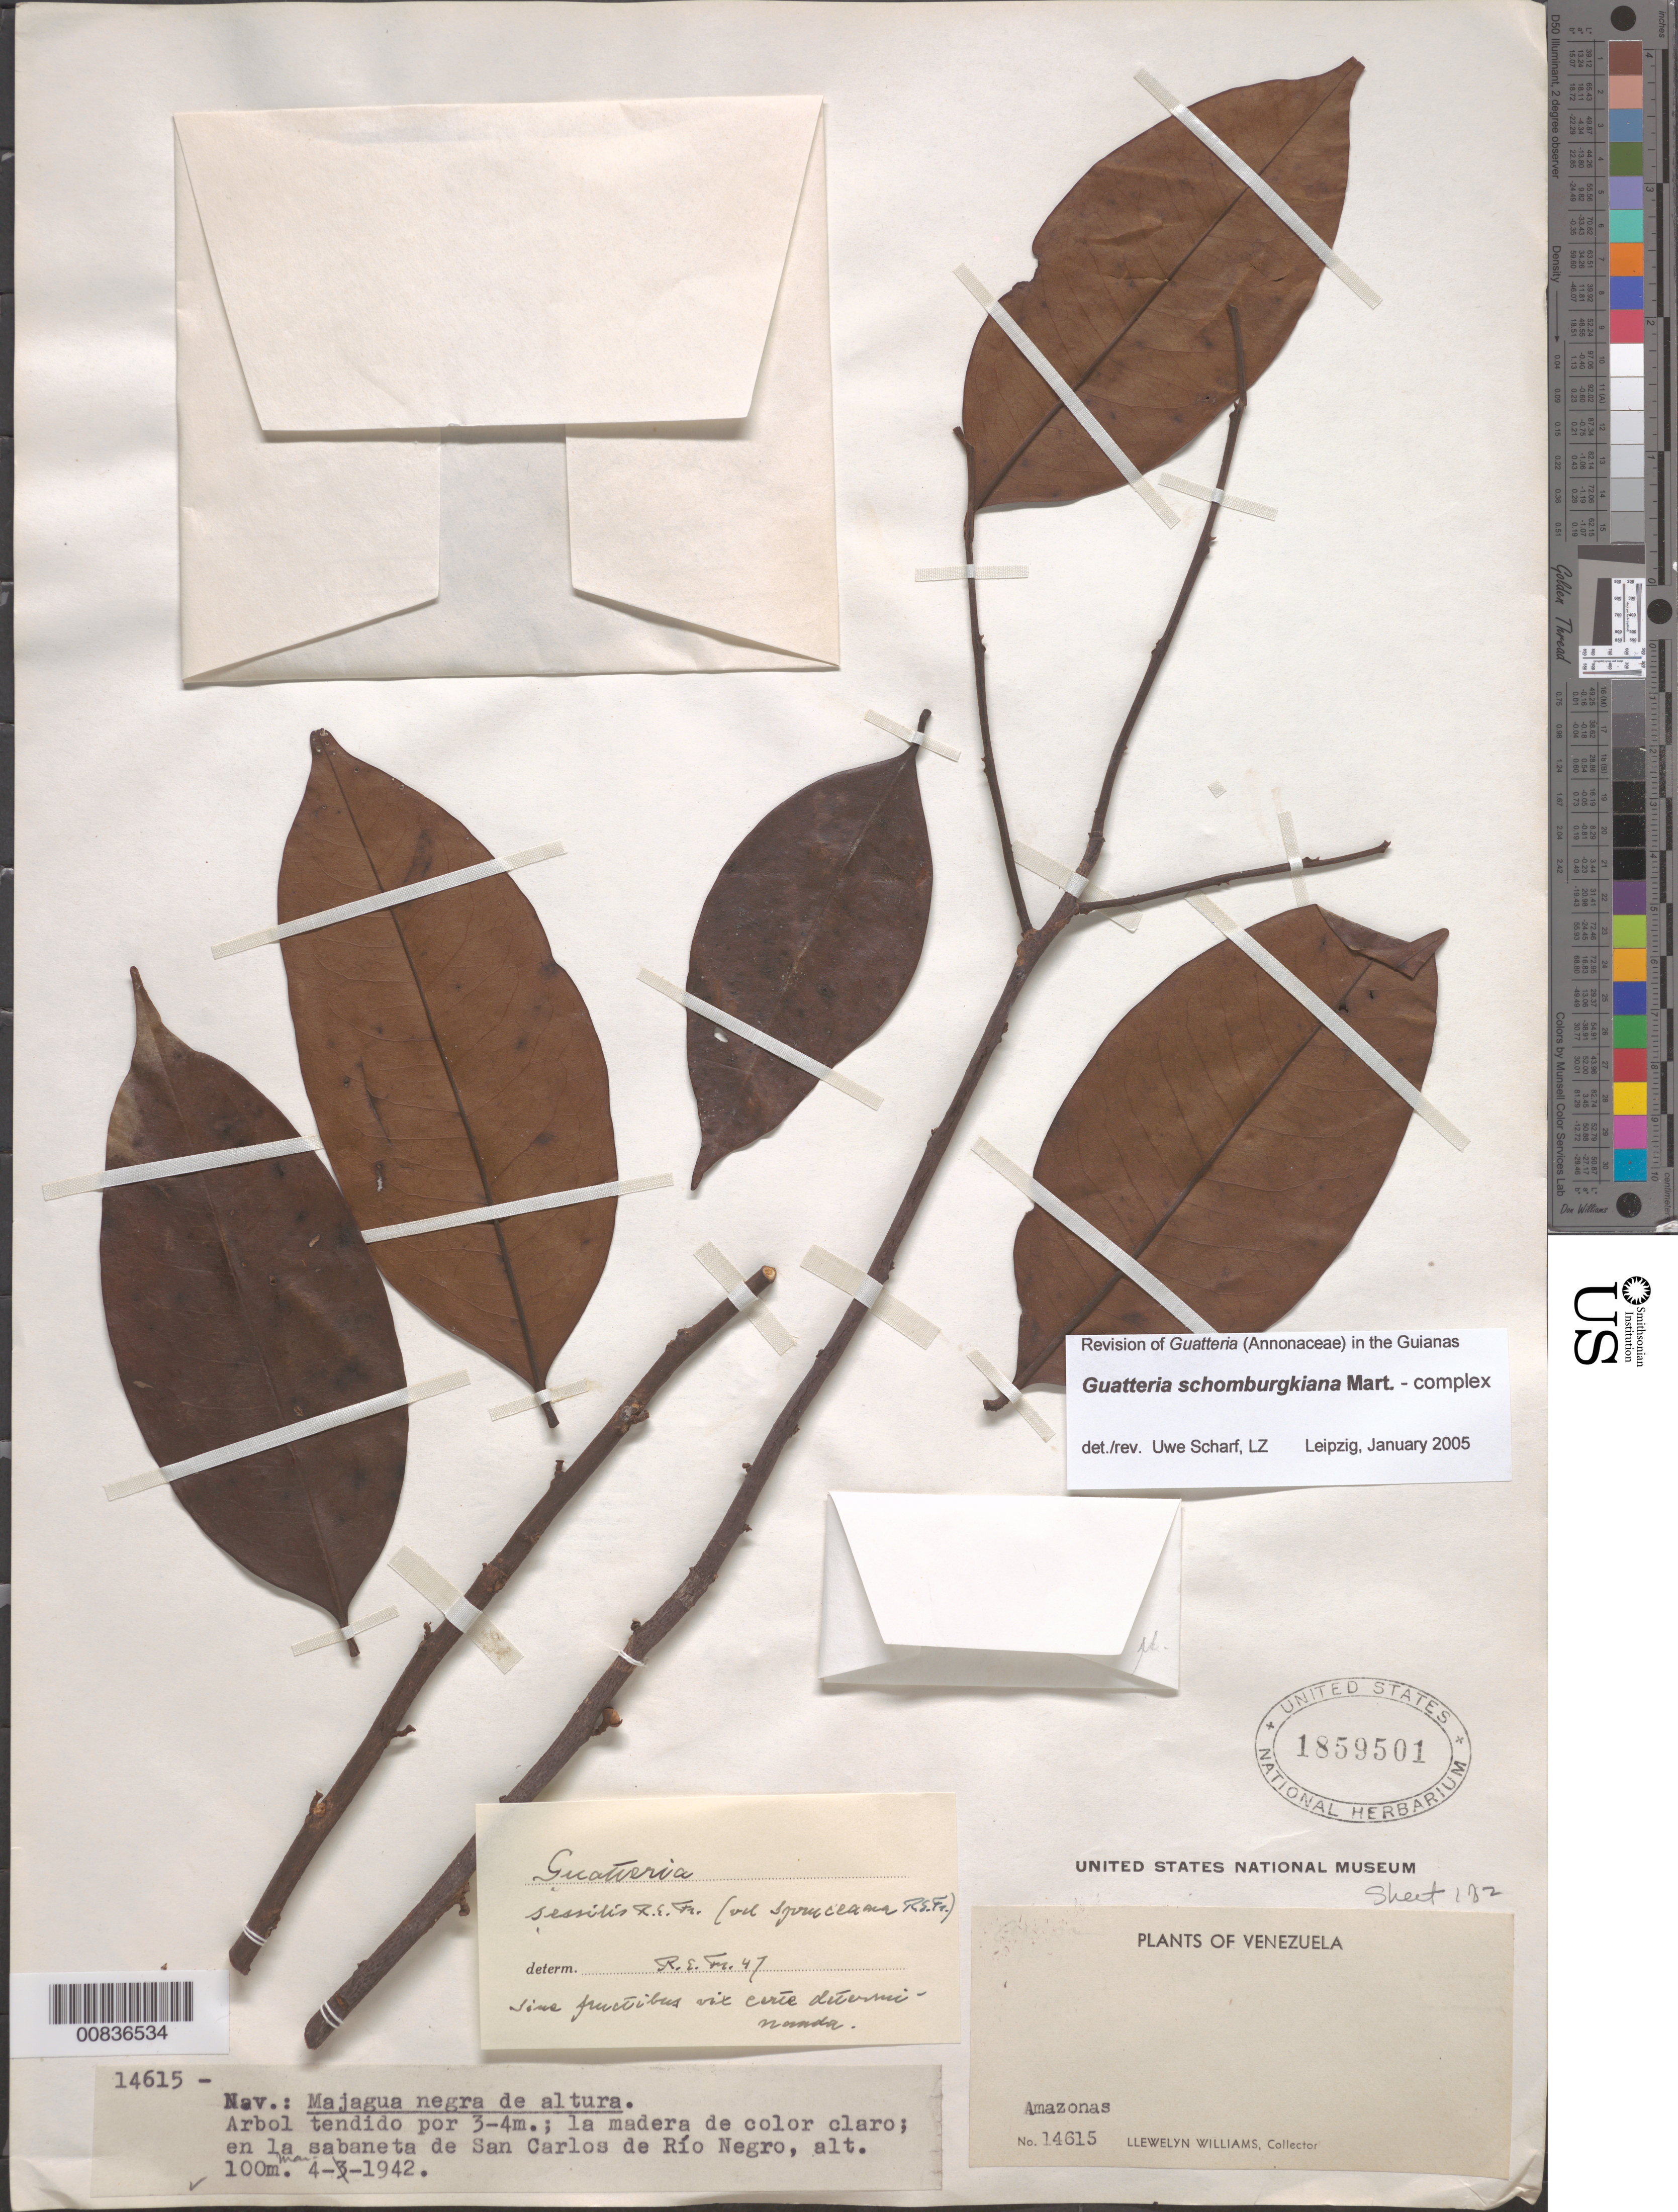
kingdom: Plantae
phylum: Tracheophyta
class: Magnoliopsida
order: Magnoliales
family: Annonaceae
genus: Guatteria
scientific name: Guatteria schomburgkiana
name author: Mart.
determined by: Scharf, U.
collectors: Ll. Williams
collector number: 14615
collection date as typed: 4-Mar-42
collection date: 1942-03-04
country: Venezuela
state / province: Amazonas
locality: San Carlos de Río Negro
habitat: Savanna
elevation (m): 100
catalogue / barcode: US 1859501